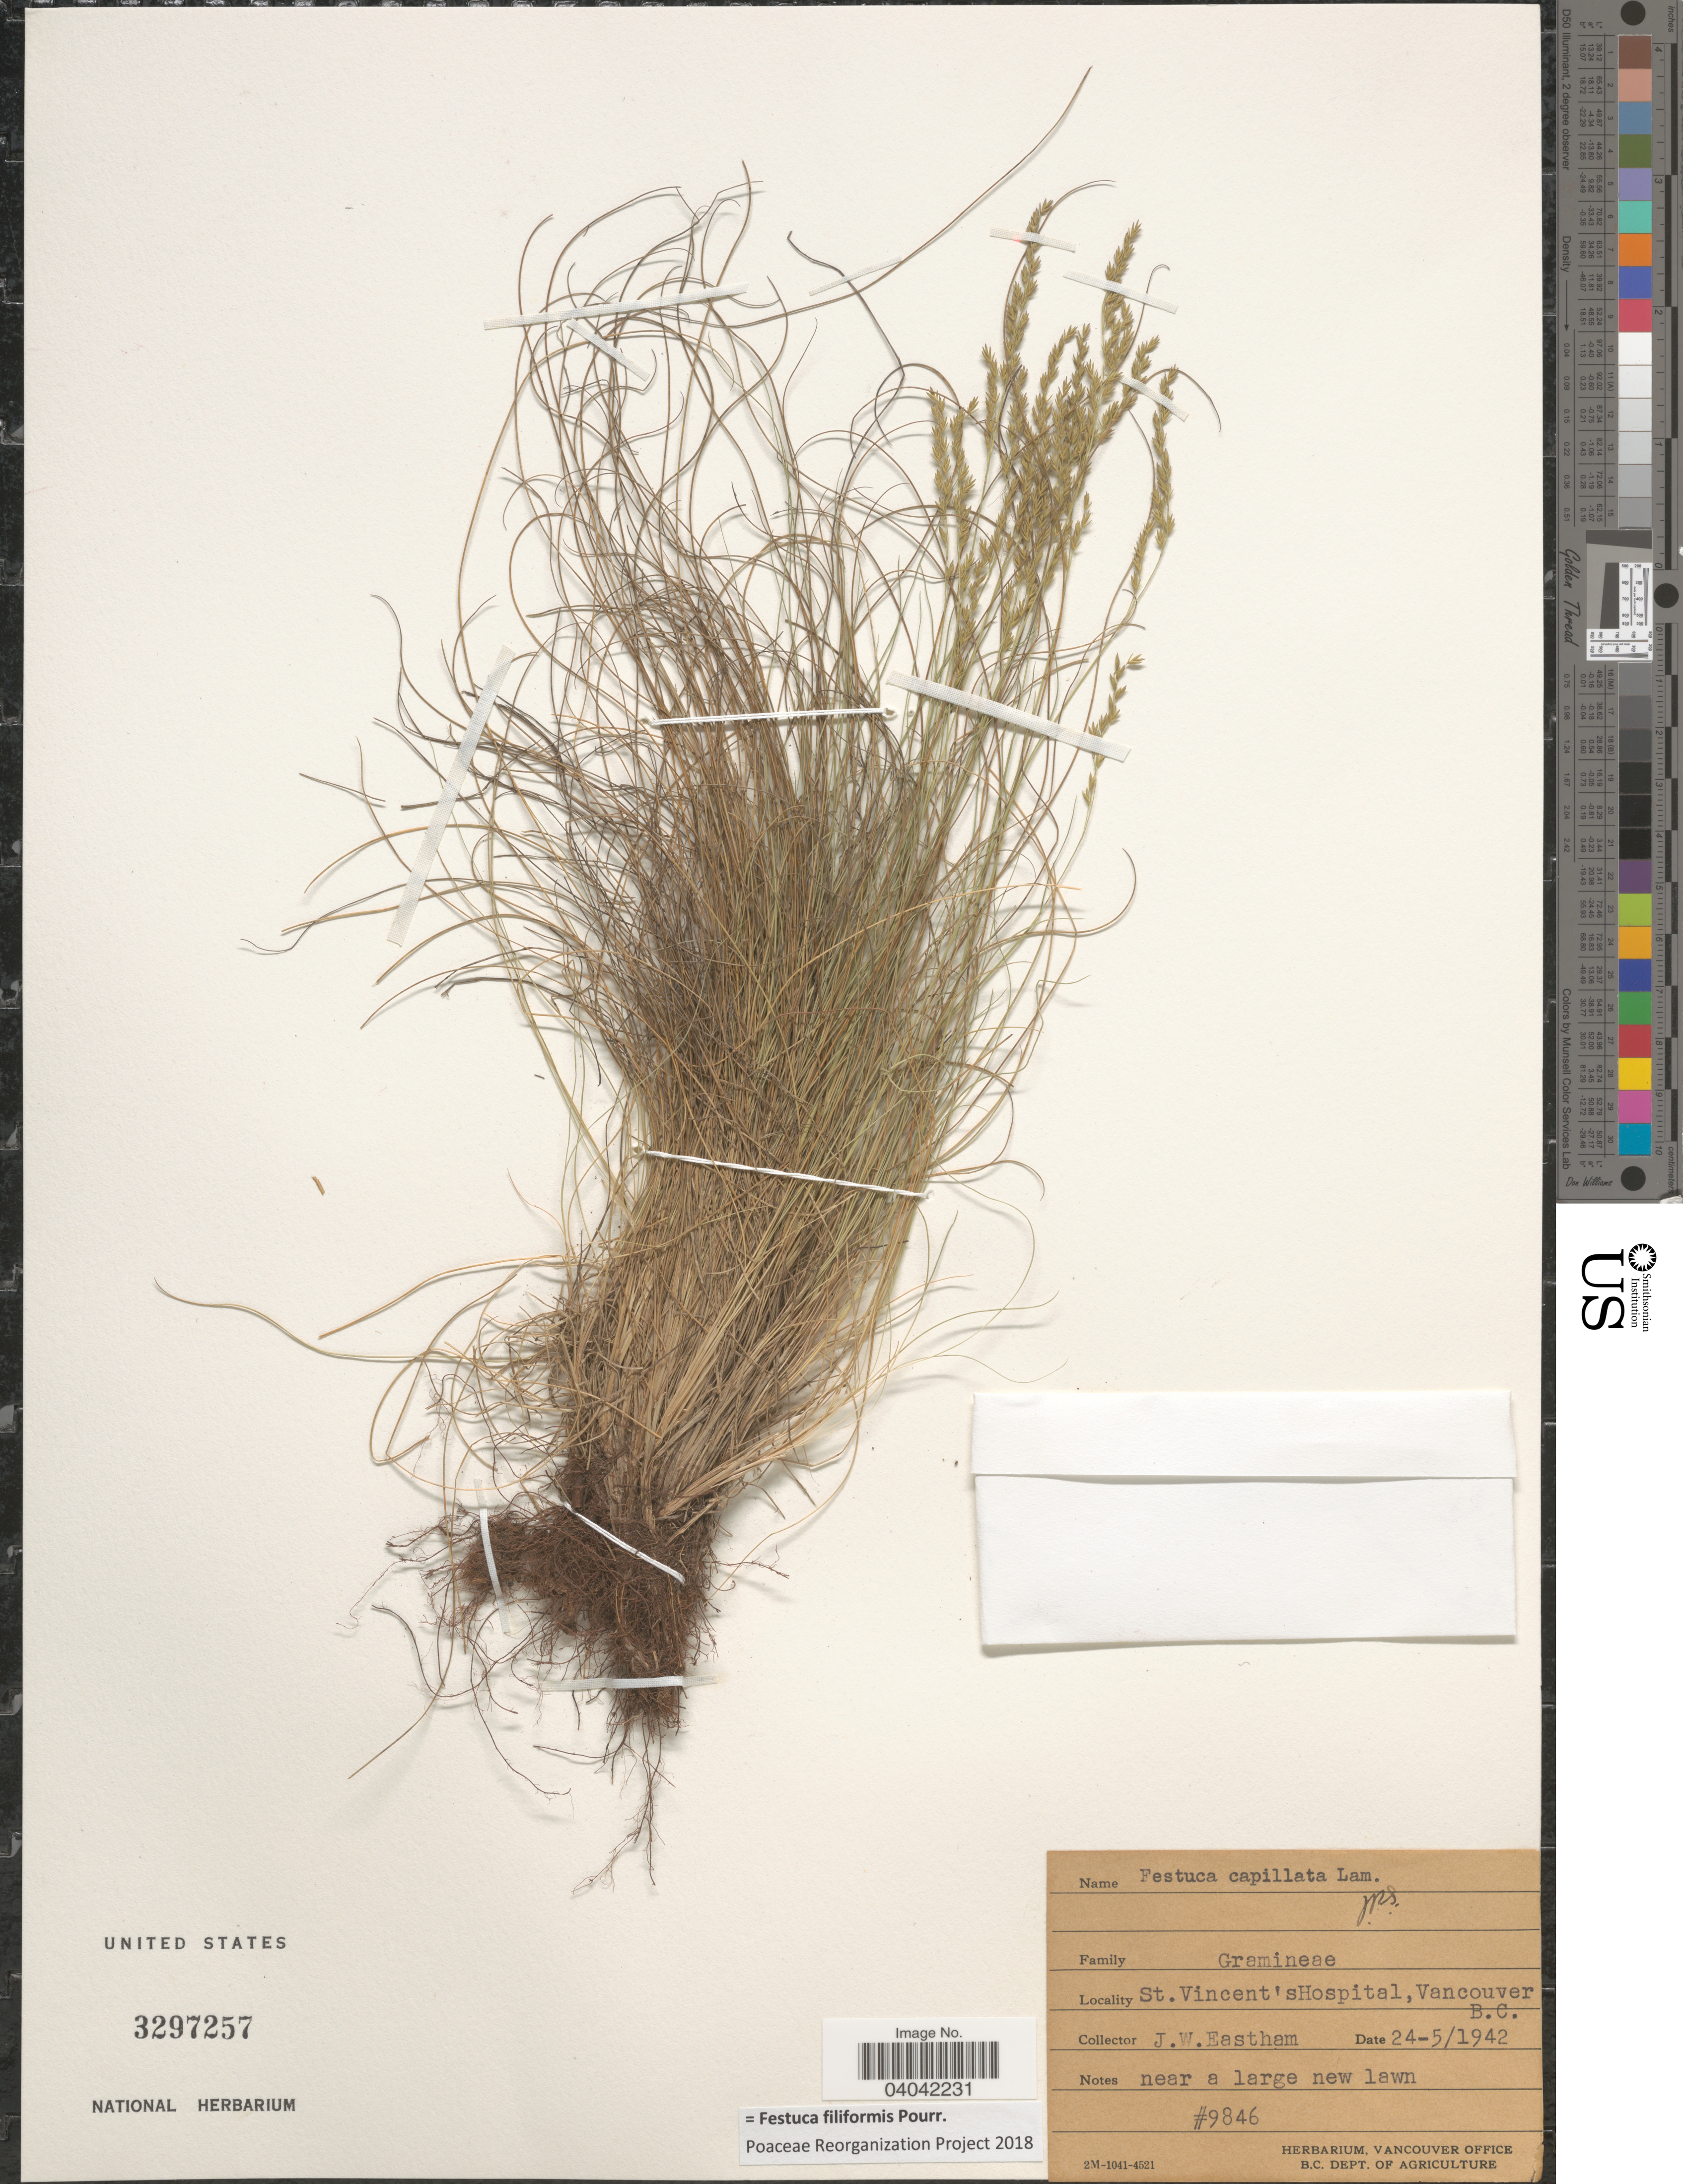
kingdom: Plantae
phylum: Tracheophyta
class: Liliopsida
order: Poales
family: Poaceae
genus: Festuca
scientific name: Festuca filiformis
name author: Pourr.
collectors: J. Eastham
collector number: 9846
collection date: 1942-05-24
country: Canada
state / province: British Columbia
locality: St. Vincent' sHospital, Vancouver. Near a large new lawn.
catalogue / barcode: US 3297257